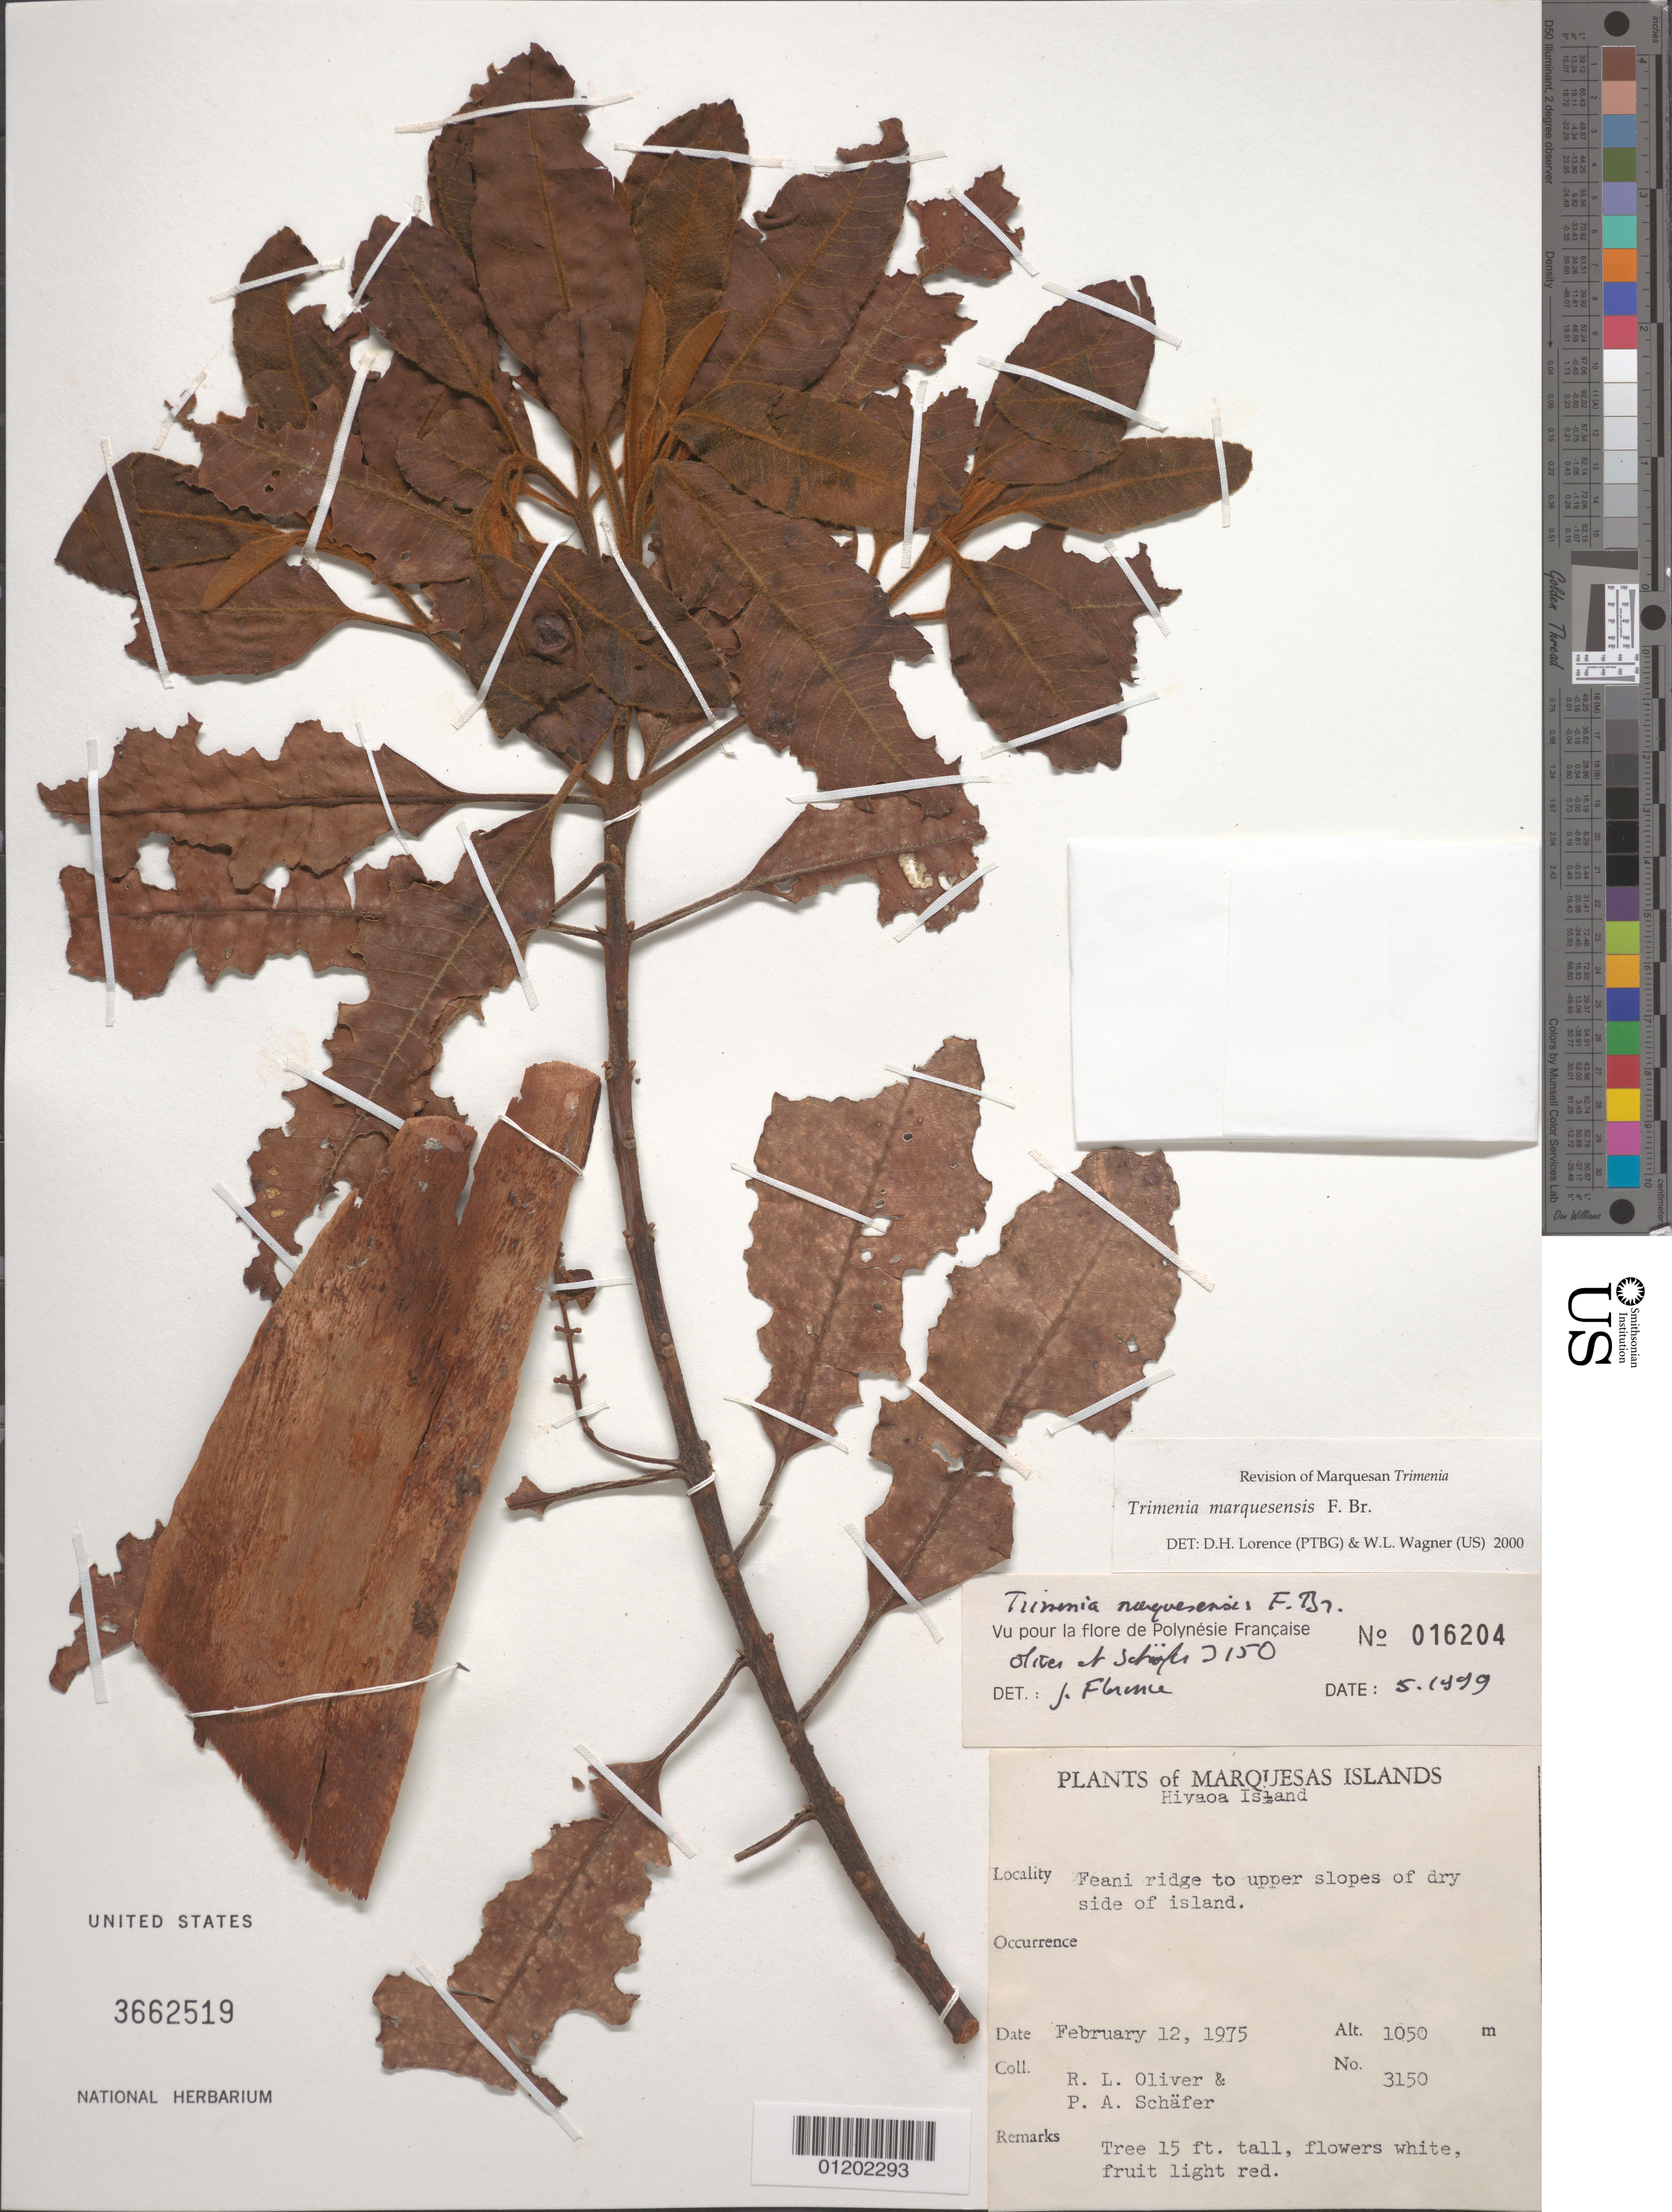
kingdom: Plantae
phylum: Tracheophyta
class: Magnoliopsida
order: Austrobaileyales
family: Trimeniaceae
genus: Trimenia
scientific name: Trimenia marquesensis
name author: F. Br.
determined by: Lorence, David H.; Wagner, W. H.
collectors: R. L. Oliver & P. A. Schäfer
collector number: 3150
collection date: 1975-02-12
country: French Polynesia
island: Hiva Oa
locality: Feani ridge to upper slopes of dry side of island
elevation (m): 1050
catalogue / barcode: US 3662519